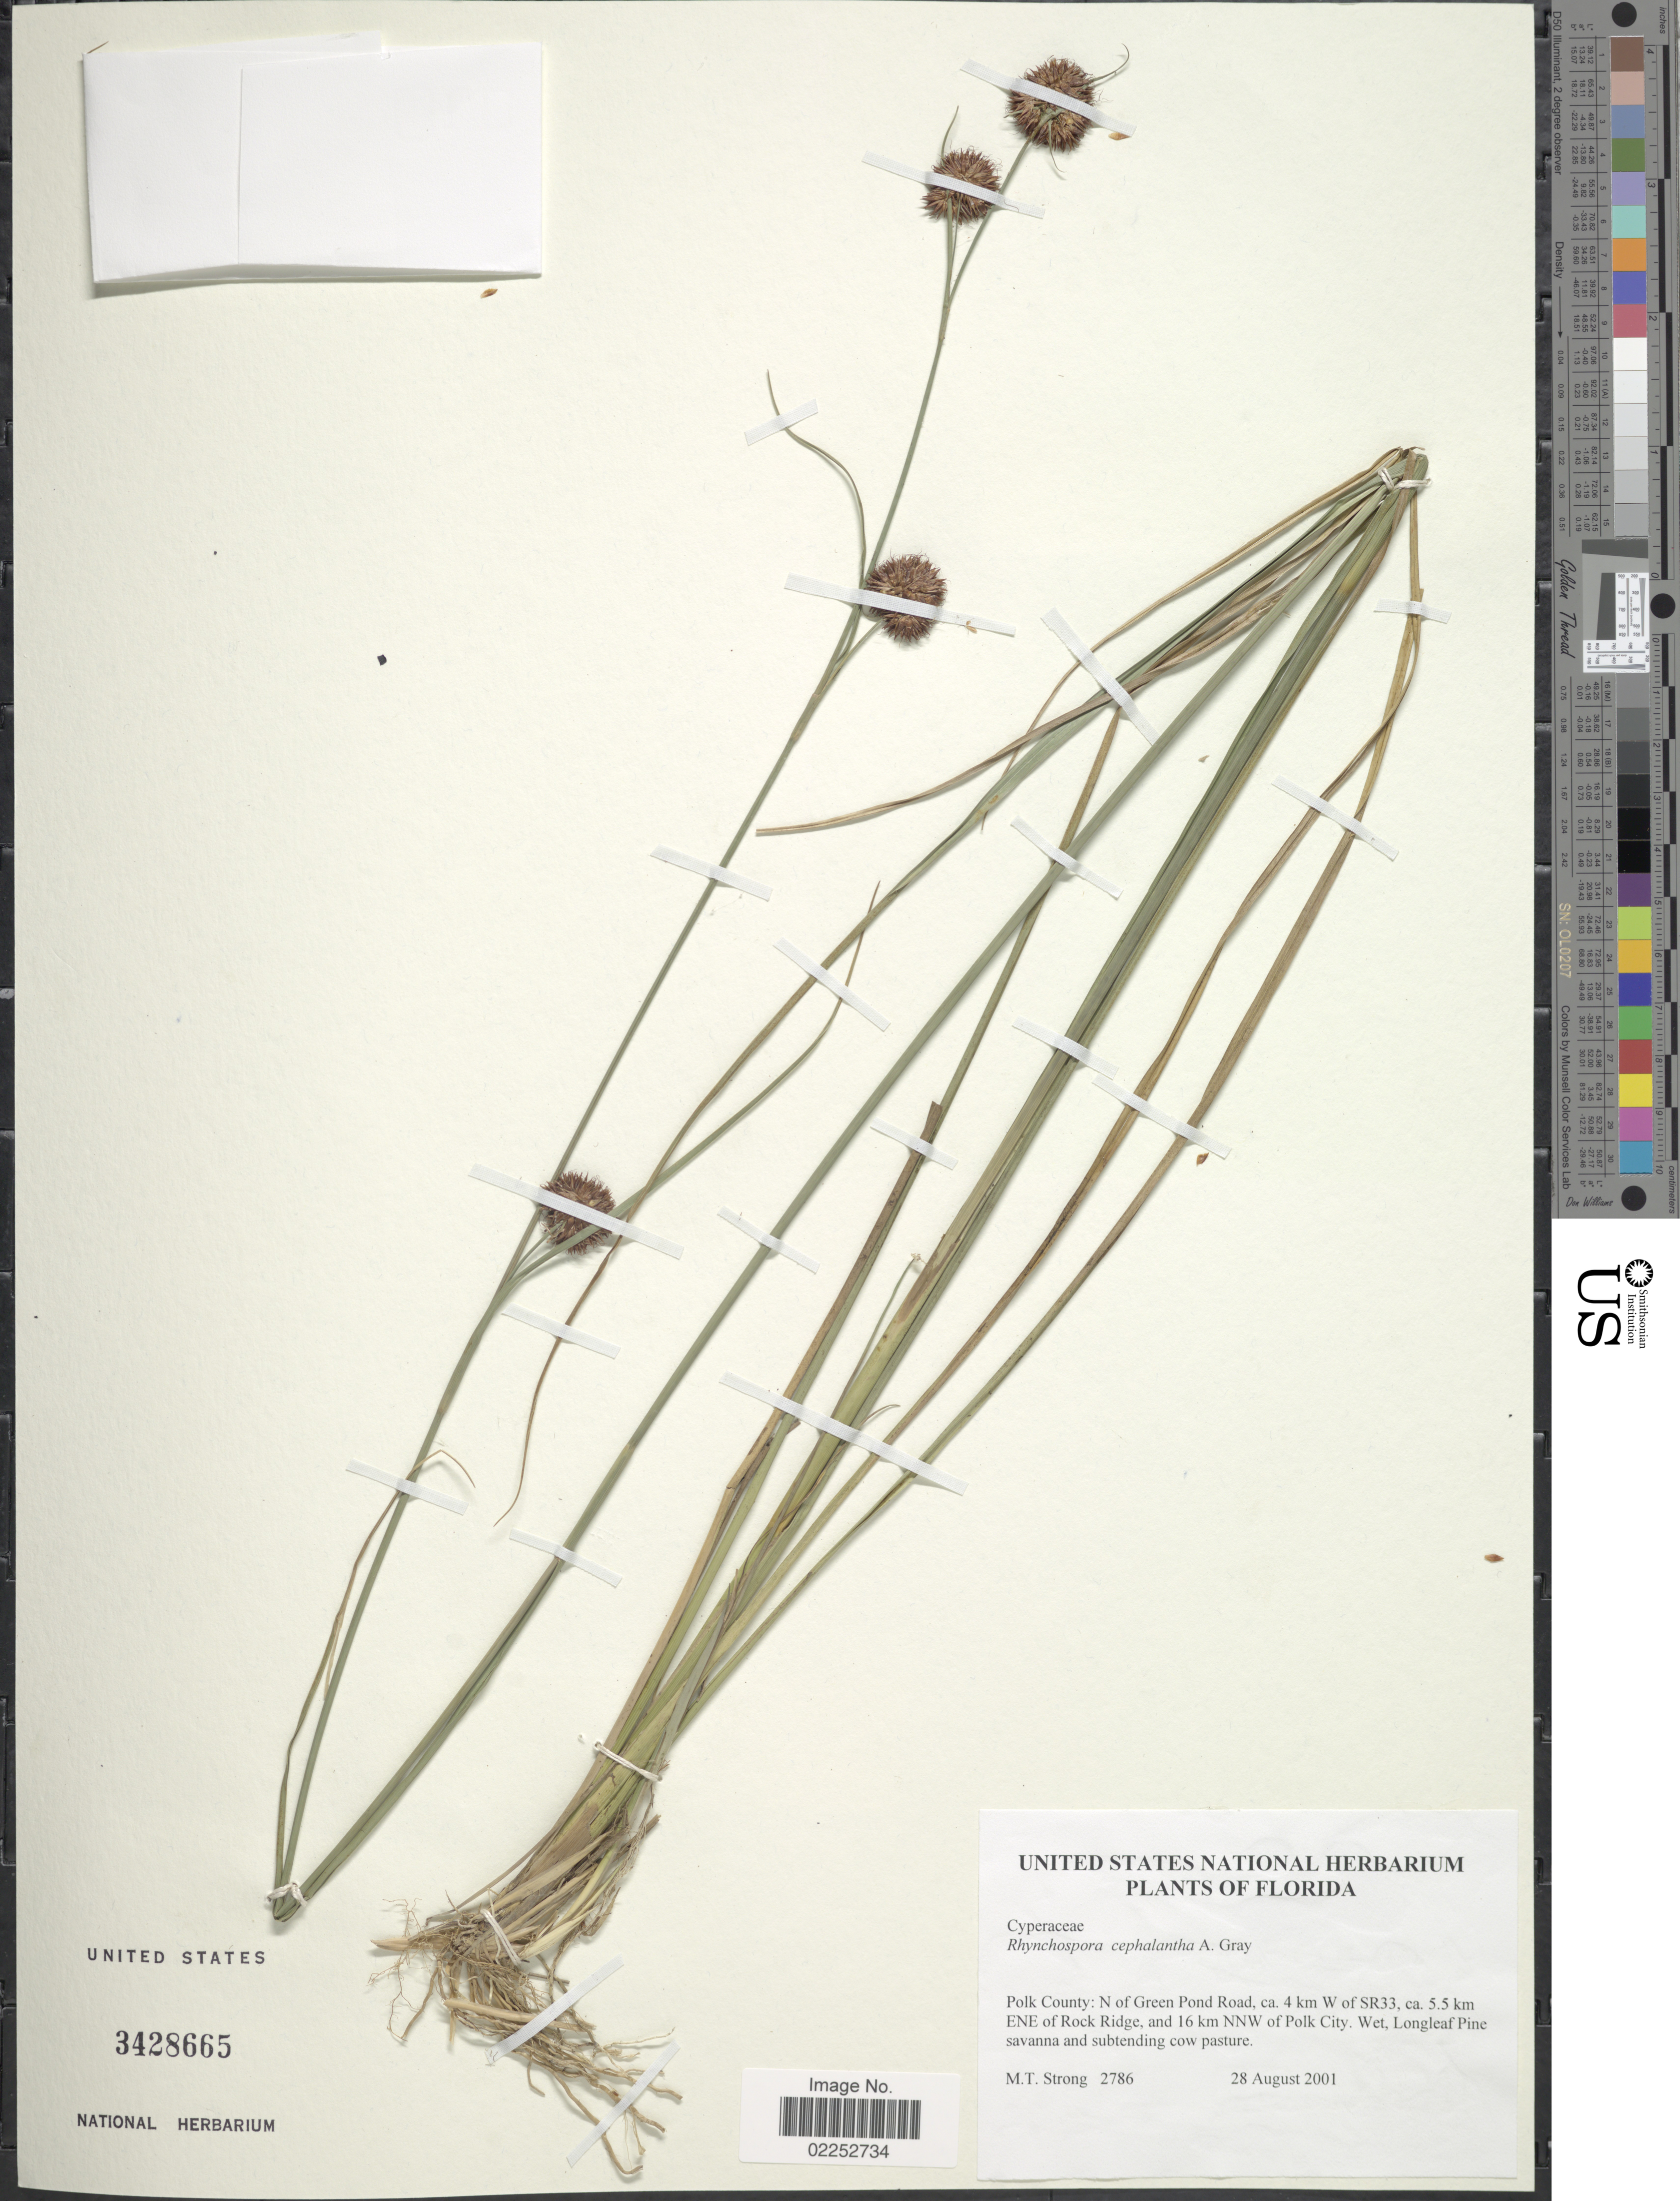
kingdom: Plantae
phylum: Tracheophyta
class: Liliopsida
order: Poales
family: Cyperaceae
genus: Rhynchospora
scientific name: Rhynchospora cephalantha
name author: A. Gray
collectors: M. T. Strong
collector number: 2786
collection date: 2001-08-28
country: United States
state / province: Florida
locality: Polk County: N of Green Pond Road, ca. 4 km W of SR33, ca. 5.5 km ENE of Rock Ridge, and 16 km NNW of Polk City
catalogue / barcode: US 3428665